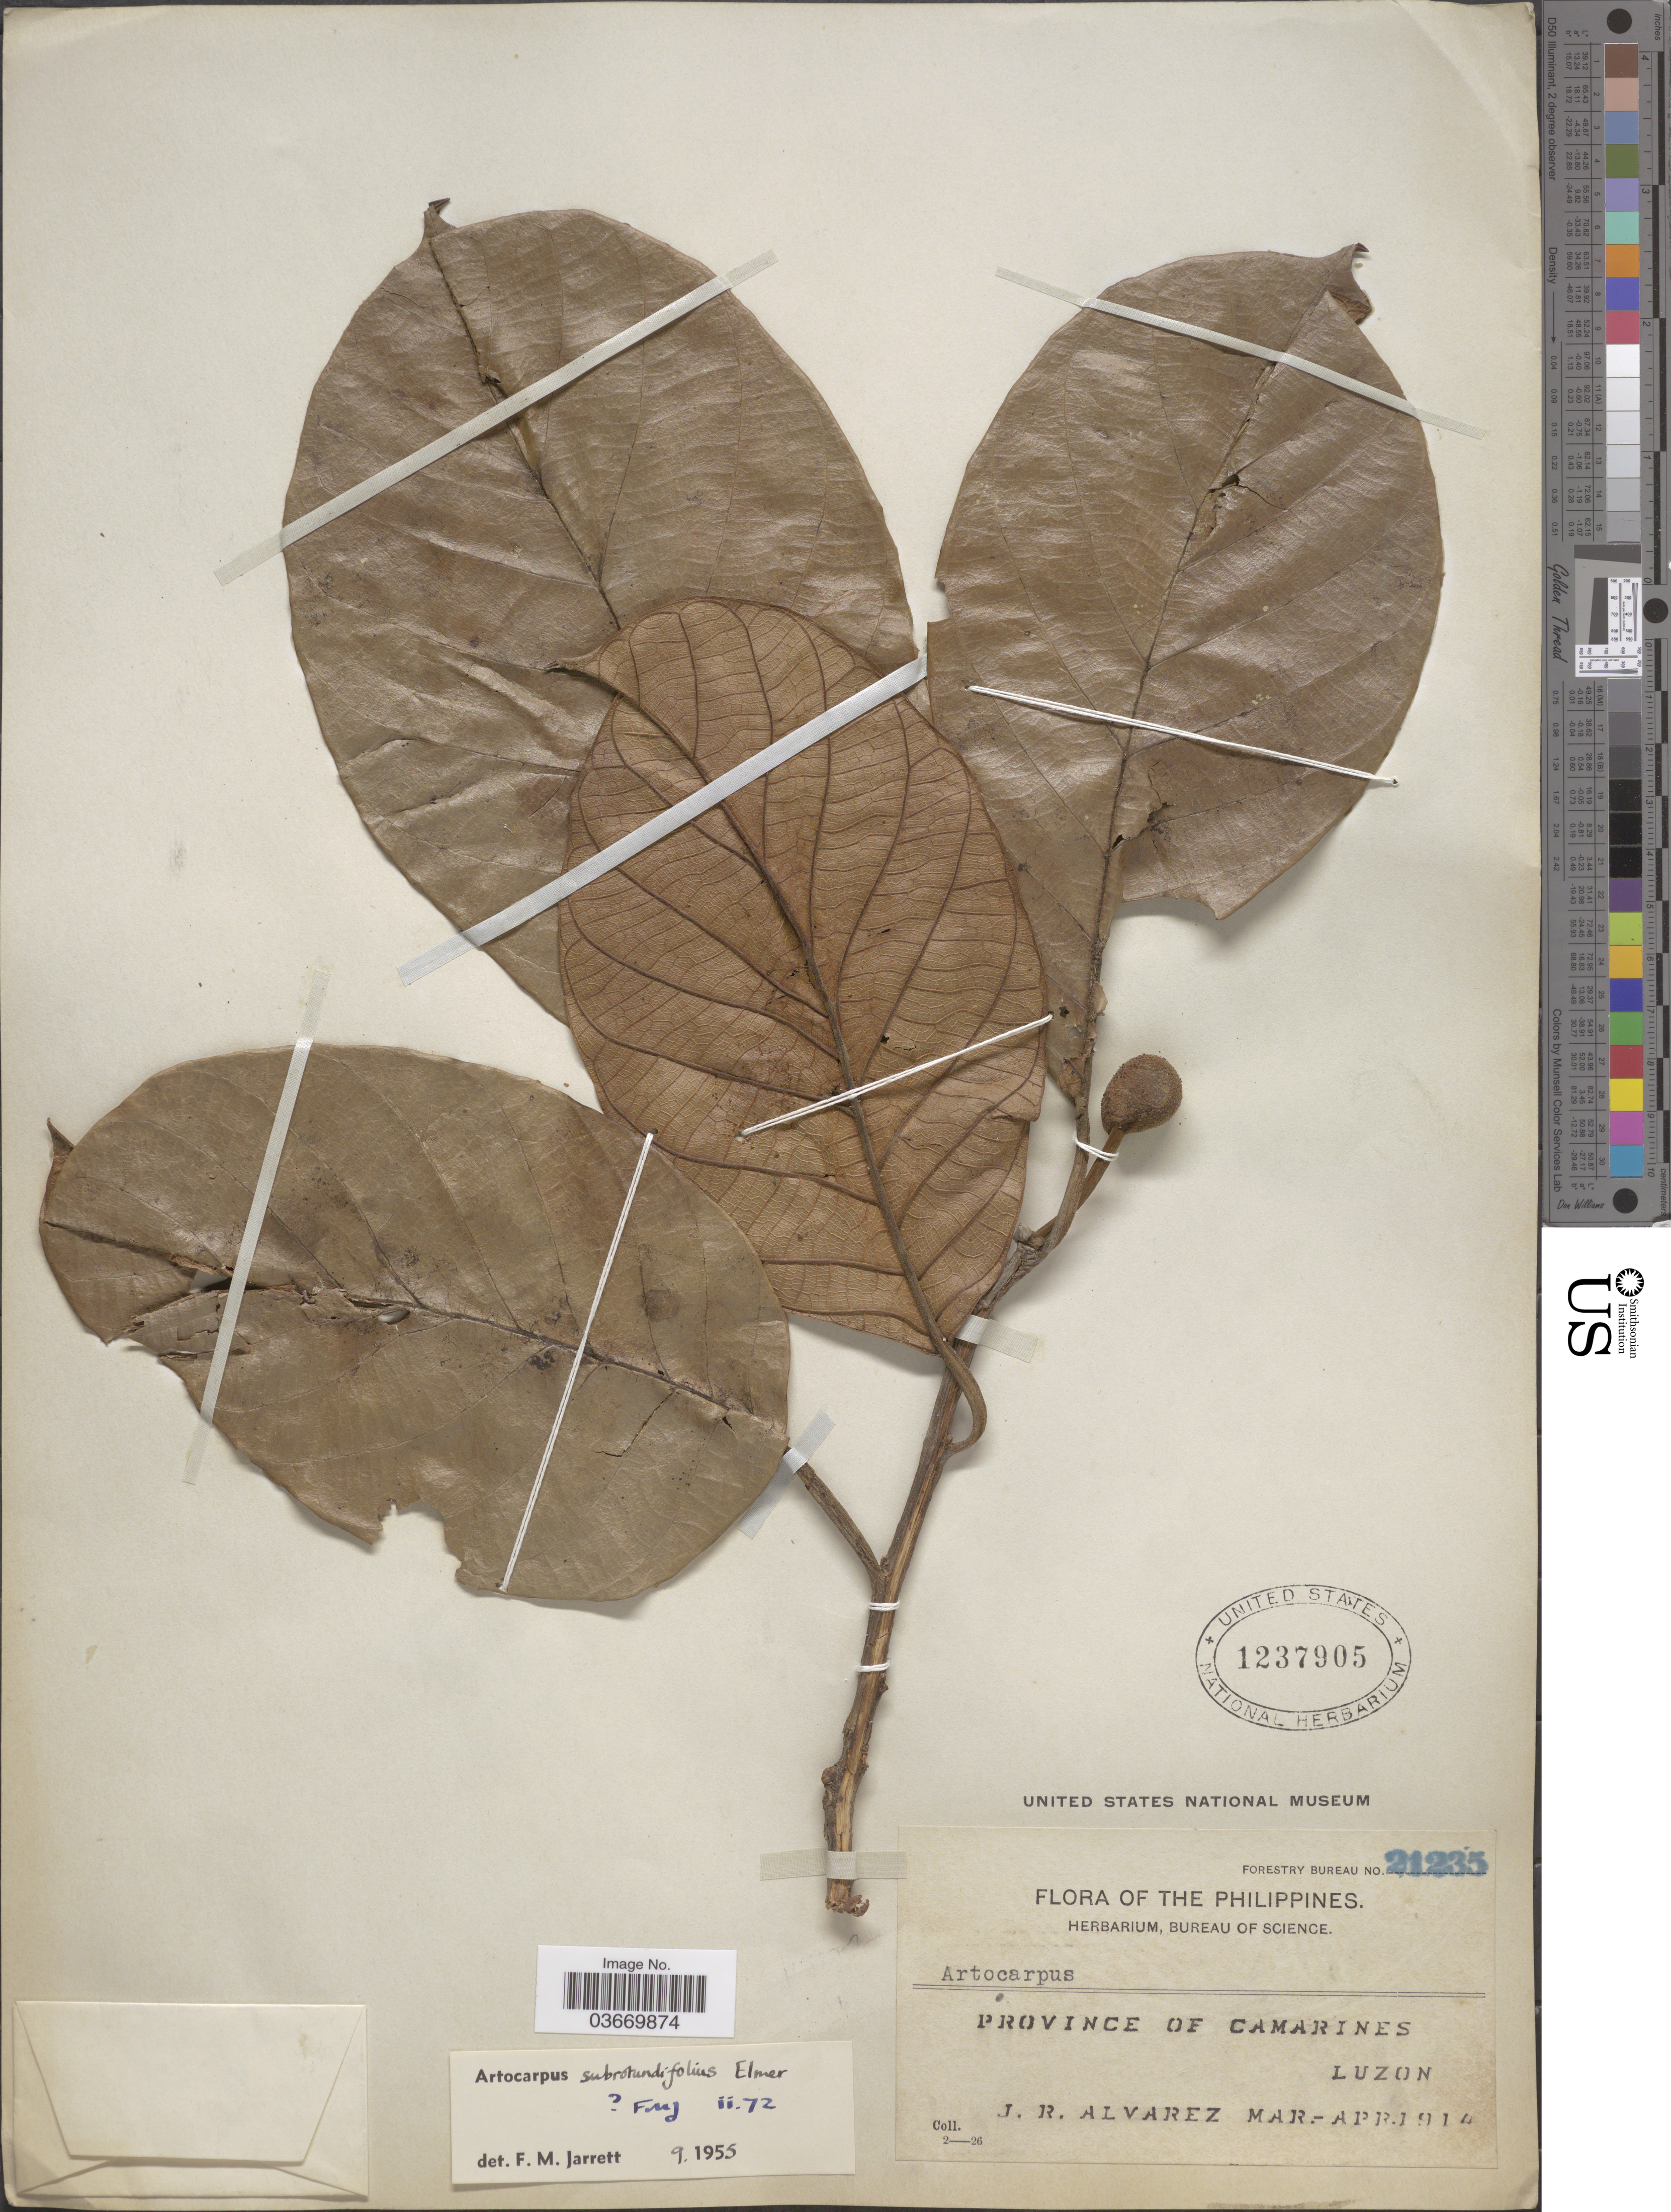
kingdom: Plantae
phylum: Tracheophyta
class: Magnoliopsida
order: Rosales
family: Moraceae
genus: Artocarpus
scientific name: Artocarpus subrotundifolius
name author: Elmer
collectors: J. Alvarez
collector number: Forestry Bureau 21235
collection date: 1914-03/1914-04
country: Philippines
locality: Province of Camarines, Luzon.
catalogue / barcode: US 1237905